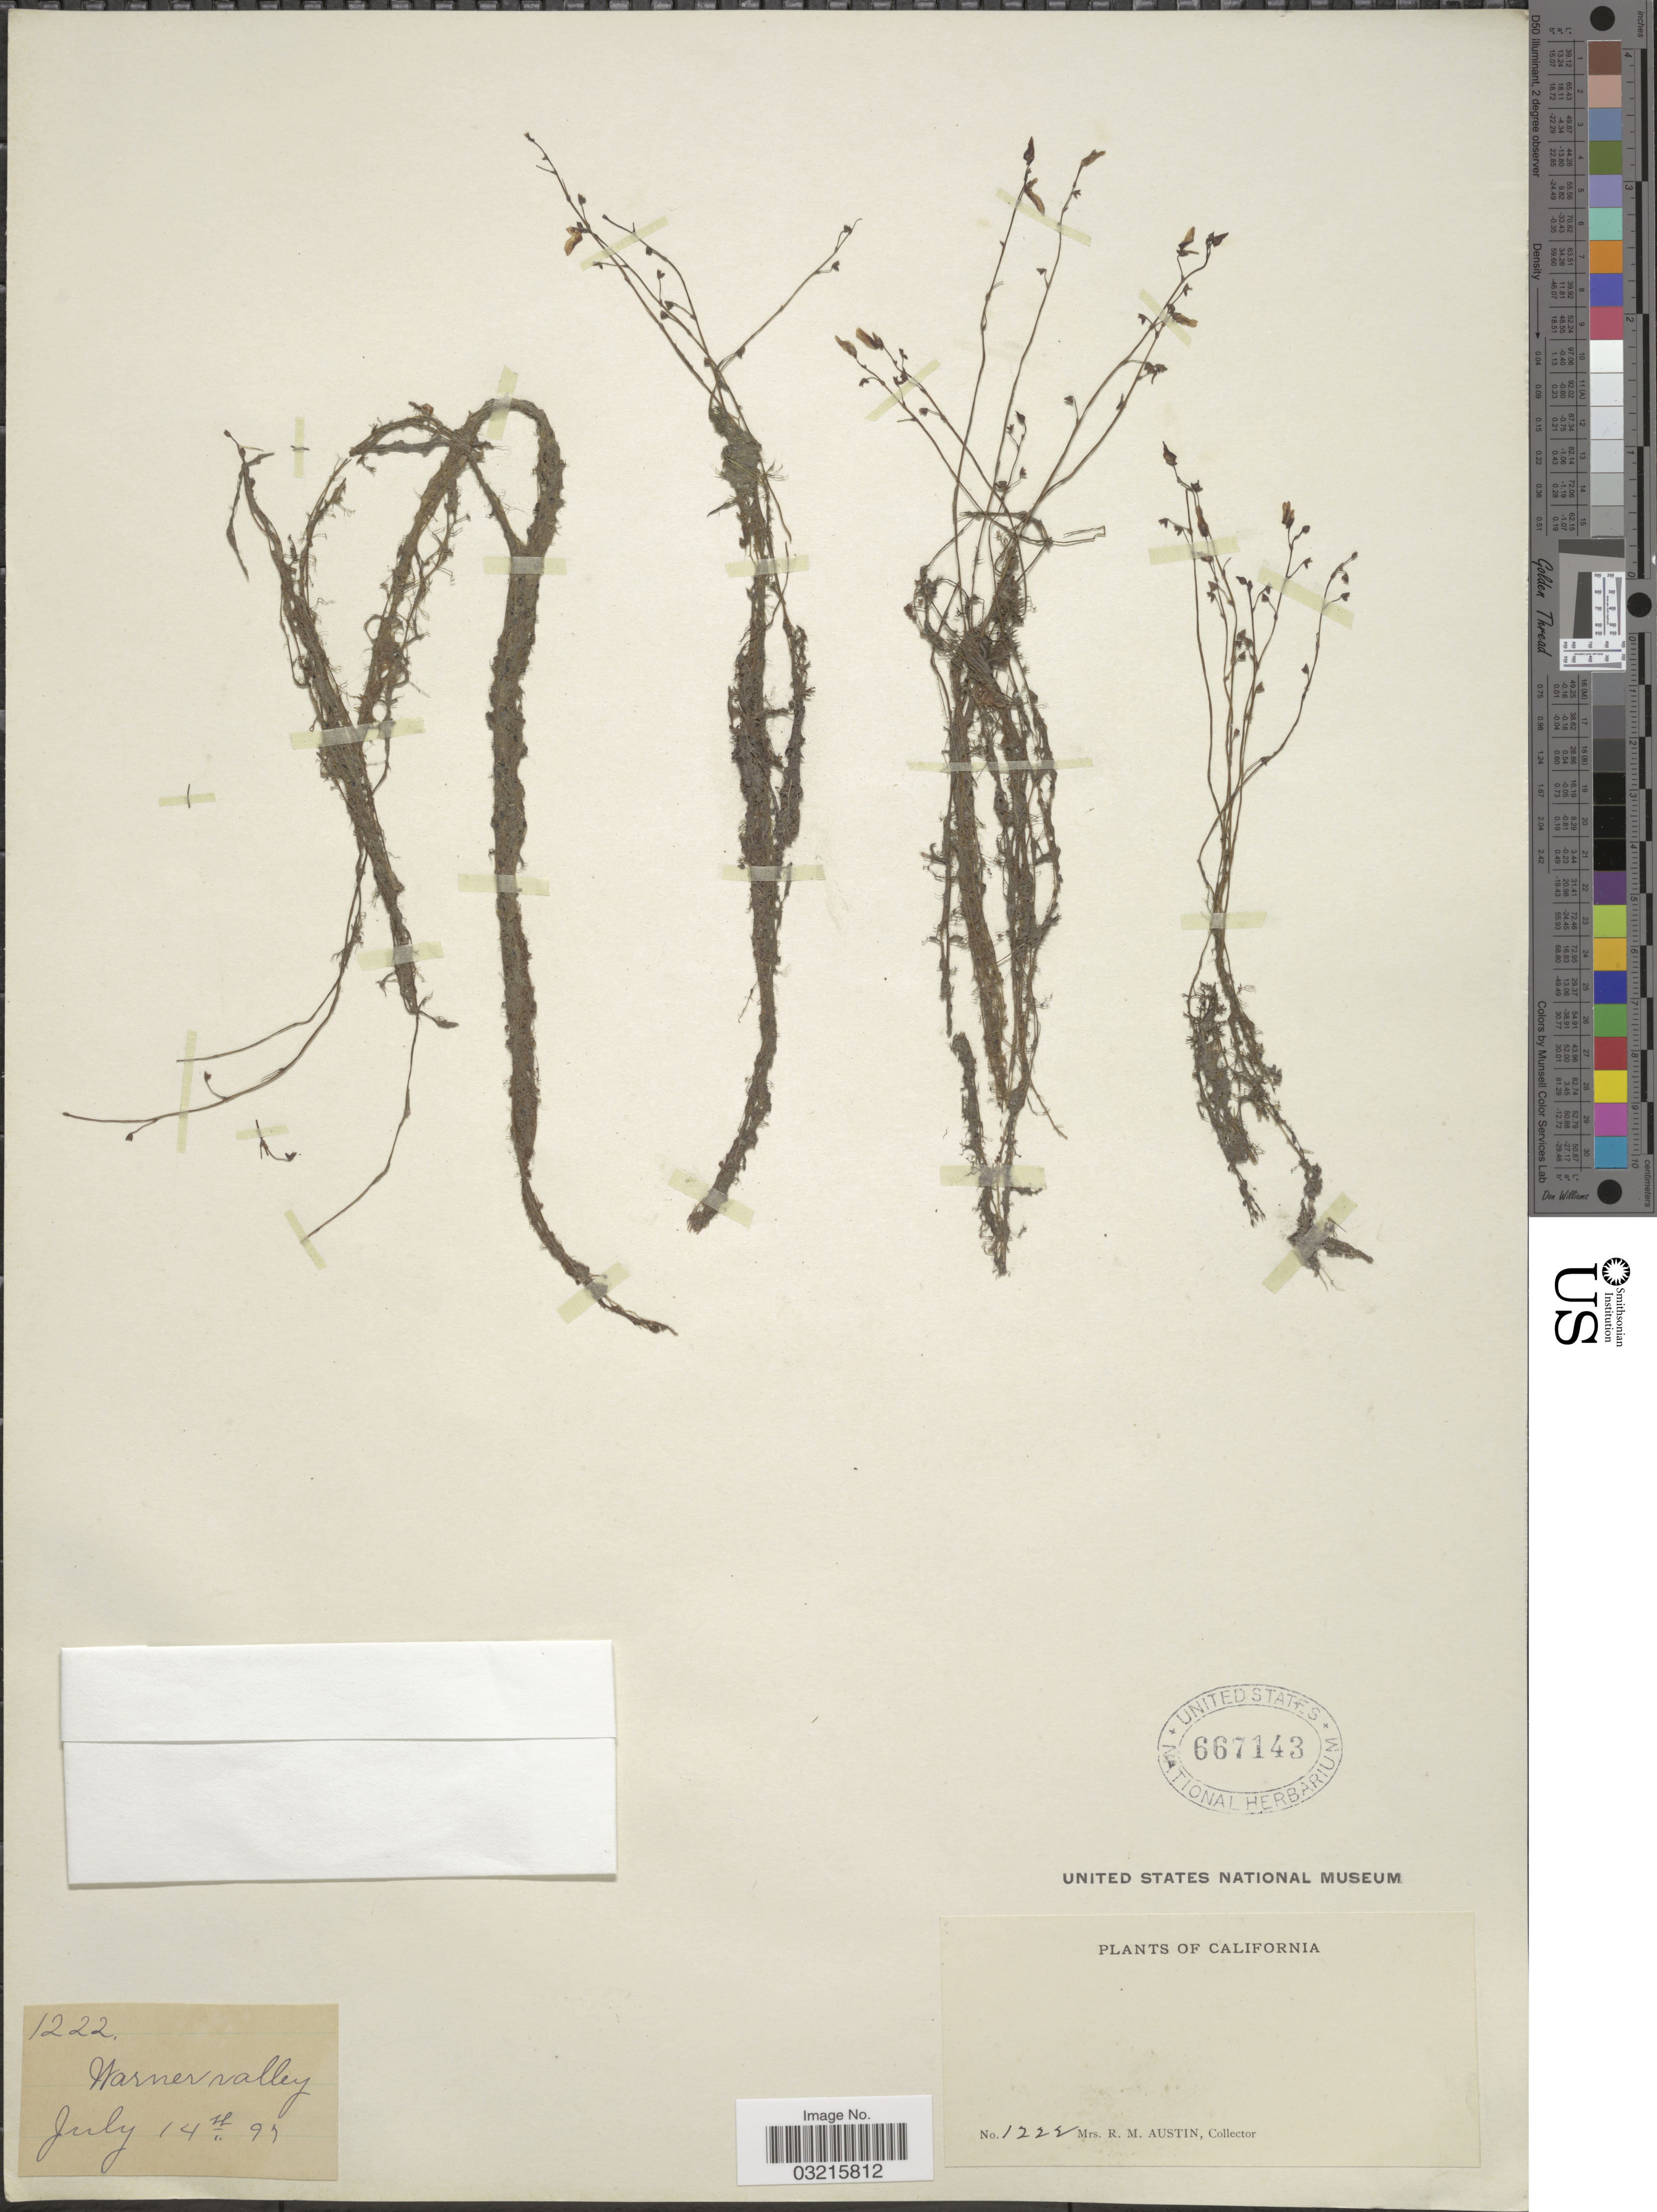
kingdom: Plantae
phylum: Tracheophyta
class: Magnoliopsida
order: Lamiales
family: Lentibulariaceae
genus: Utricularia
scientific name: Utricularia sp.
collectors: R. Austin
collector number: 1222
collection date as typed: Transcribed d/m/y: 14/7/93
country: United States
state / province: California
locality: Warnervalley.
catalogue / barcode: US 667143